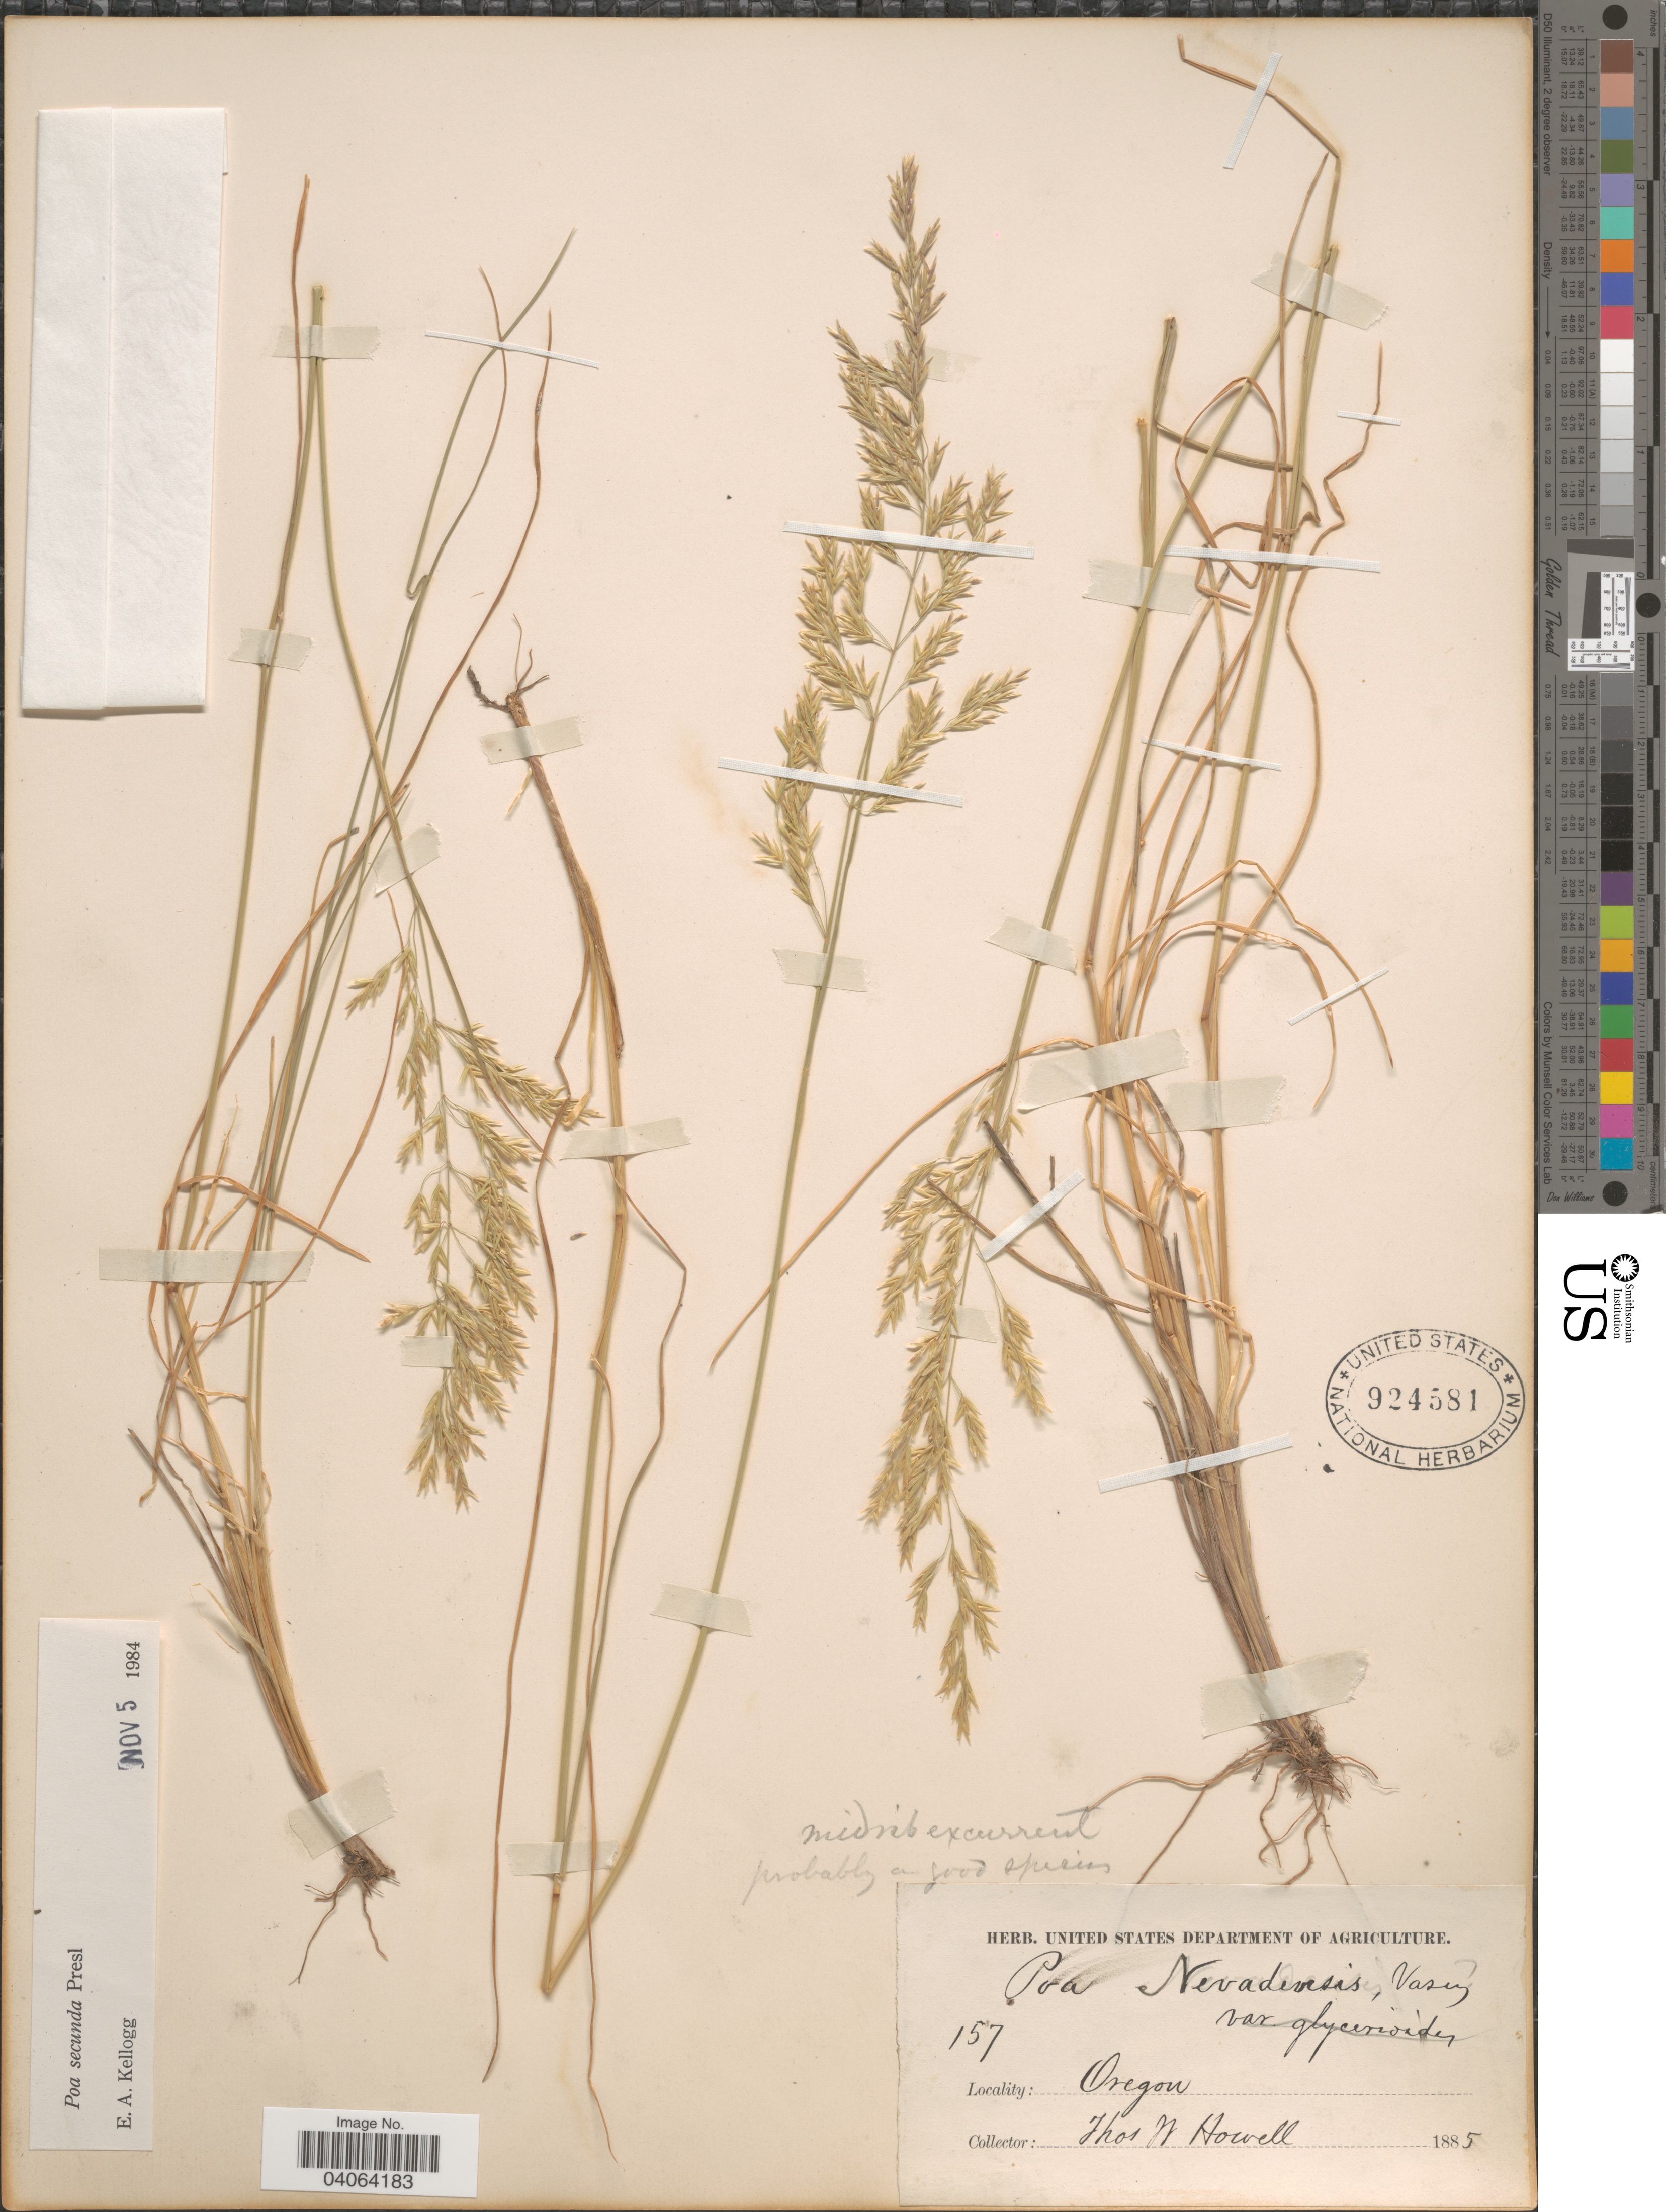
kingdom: Plantae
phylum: Tracheophyta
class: Liliopsida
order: Poales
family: Poaceae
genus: Poa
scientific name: Poa secunda subsp. juncifolia var. nevadensis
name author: (Vasey ex Scribn.) Soreng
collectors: T. J. Howell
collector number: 157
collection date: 1885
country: United States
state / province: Oregon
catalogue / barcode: US 924581